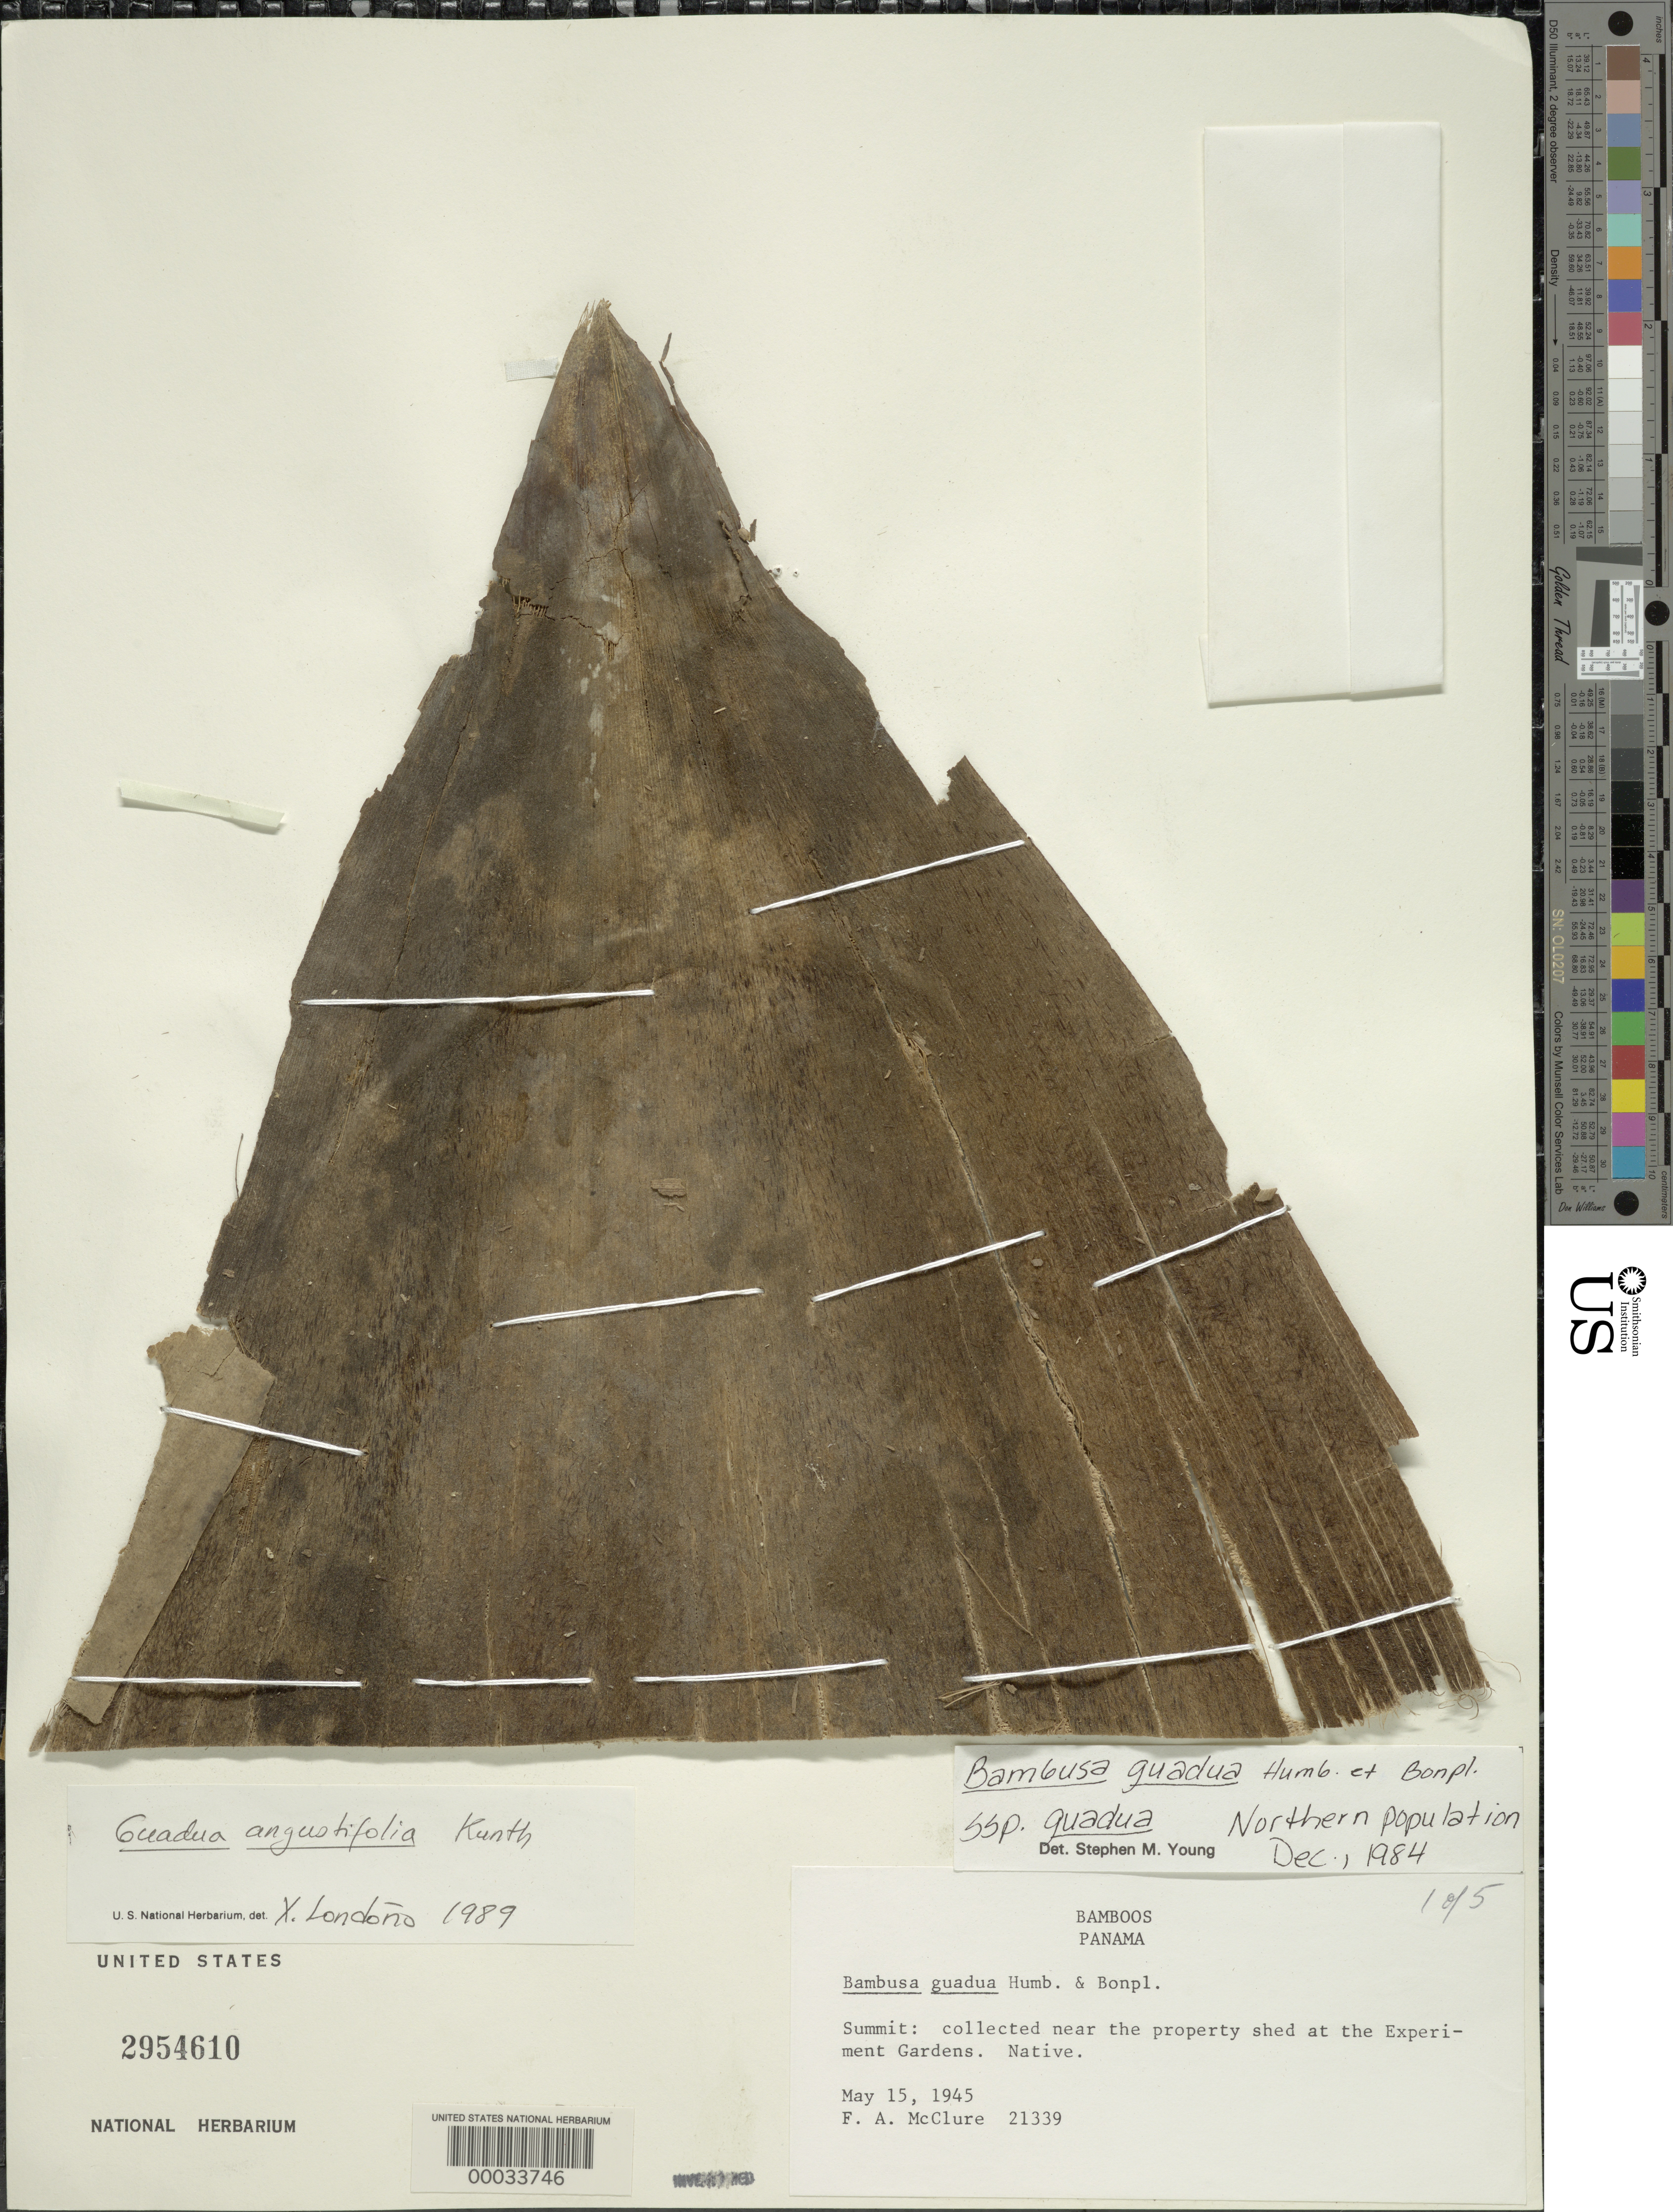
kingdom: Plantae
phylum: Tracheophyta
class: Liliopsida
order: Poales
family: Poaceae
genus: Guadua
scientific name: Guadua angustifolia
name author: Kunth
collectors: F. A. McClure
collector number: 21339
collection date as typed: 15 May 1945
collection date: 1945-05-15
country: Panama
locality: Summit: near the property shed at the Experimental Garden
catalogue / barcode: US 2954610